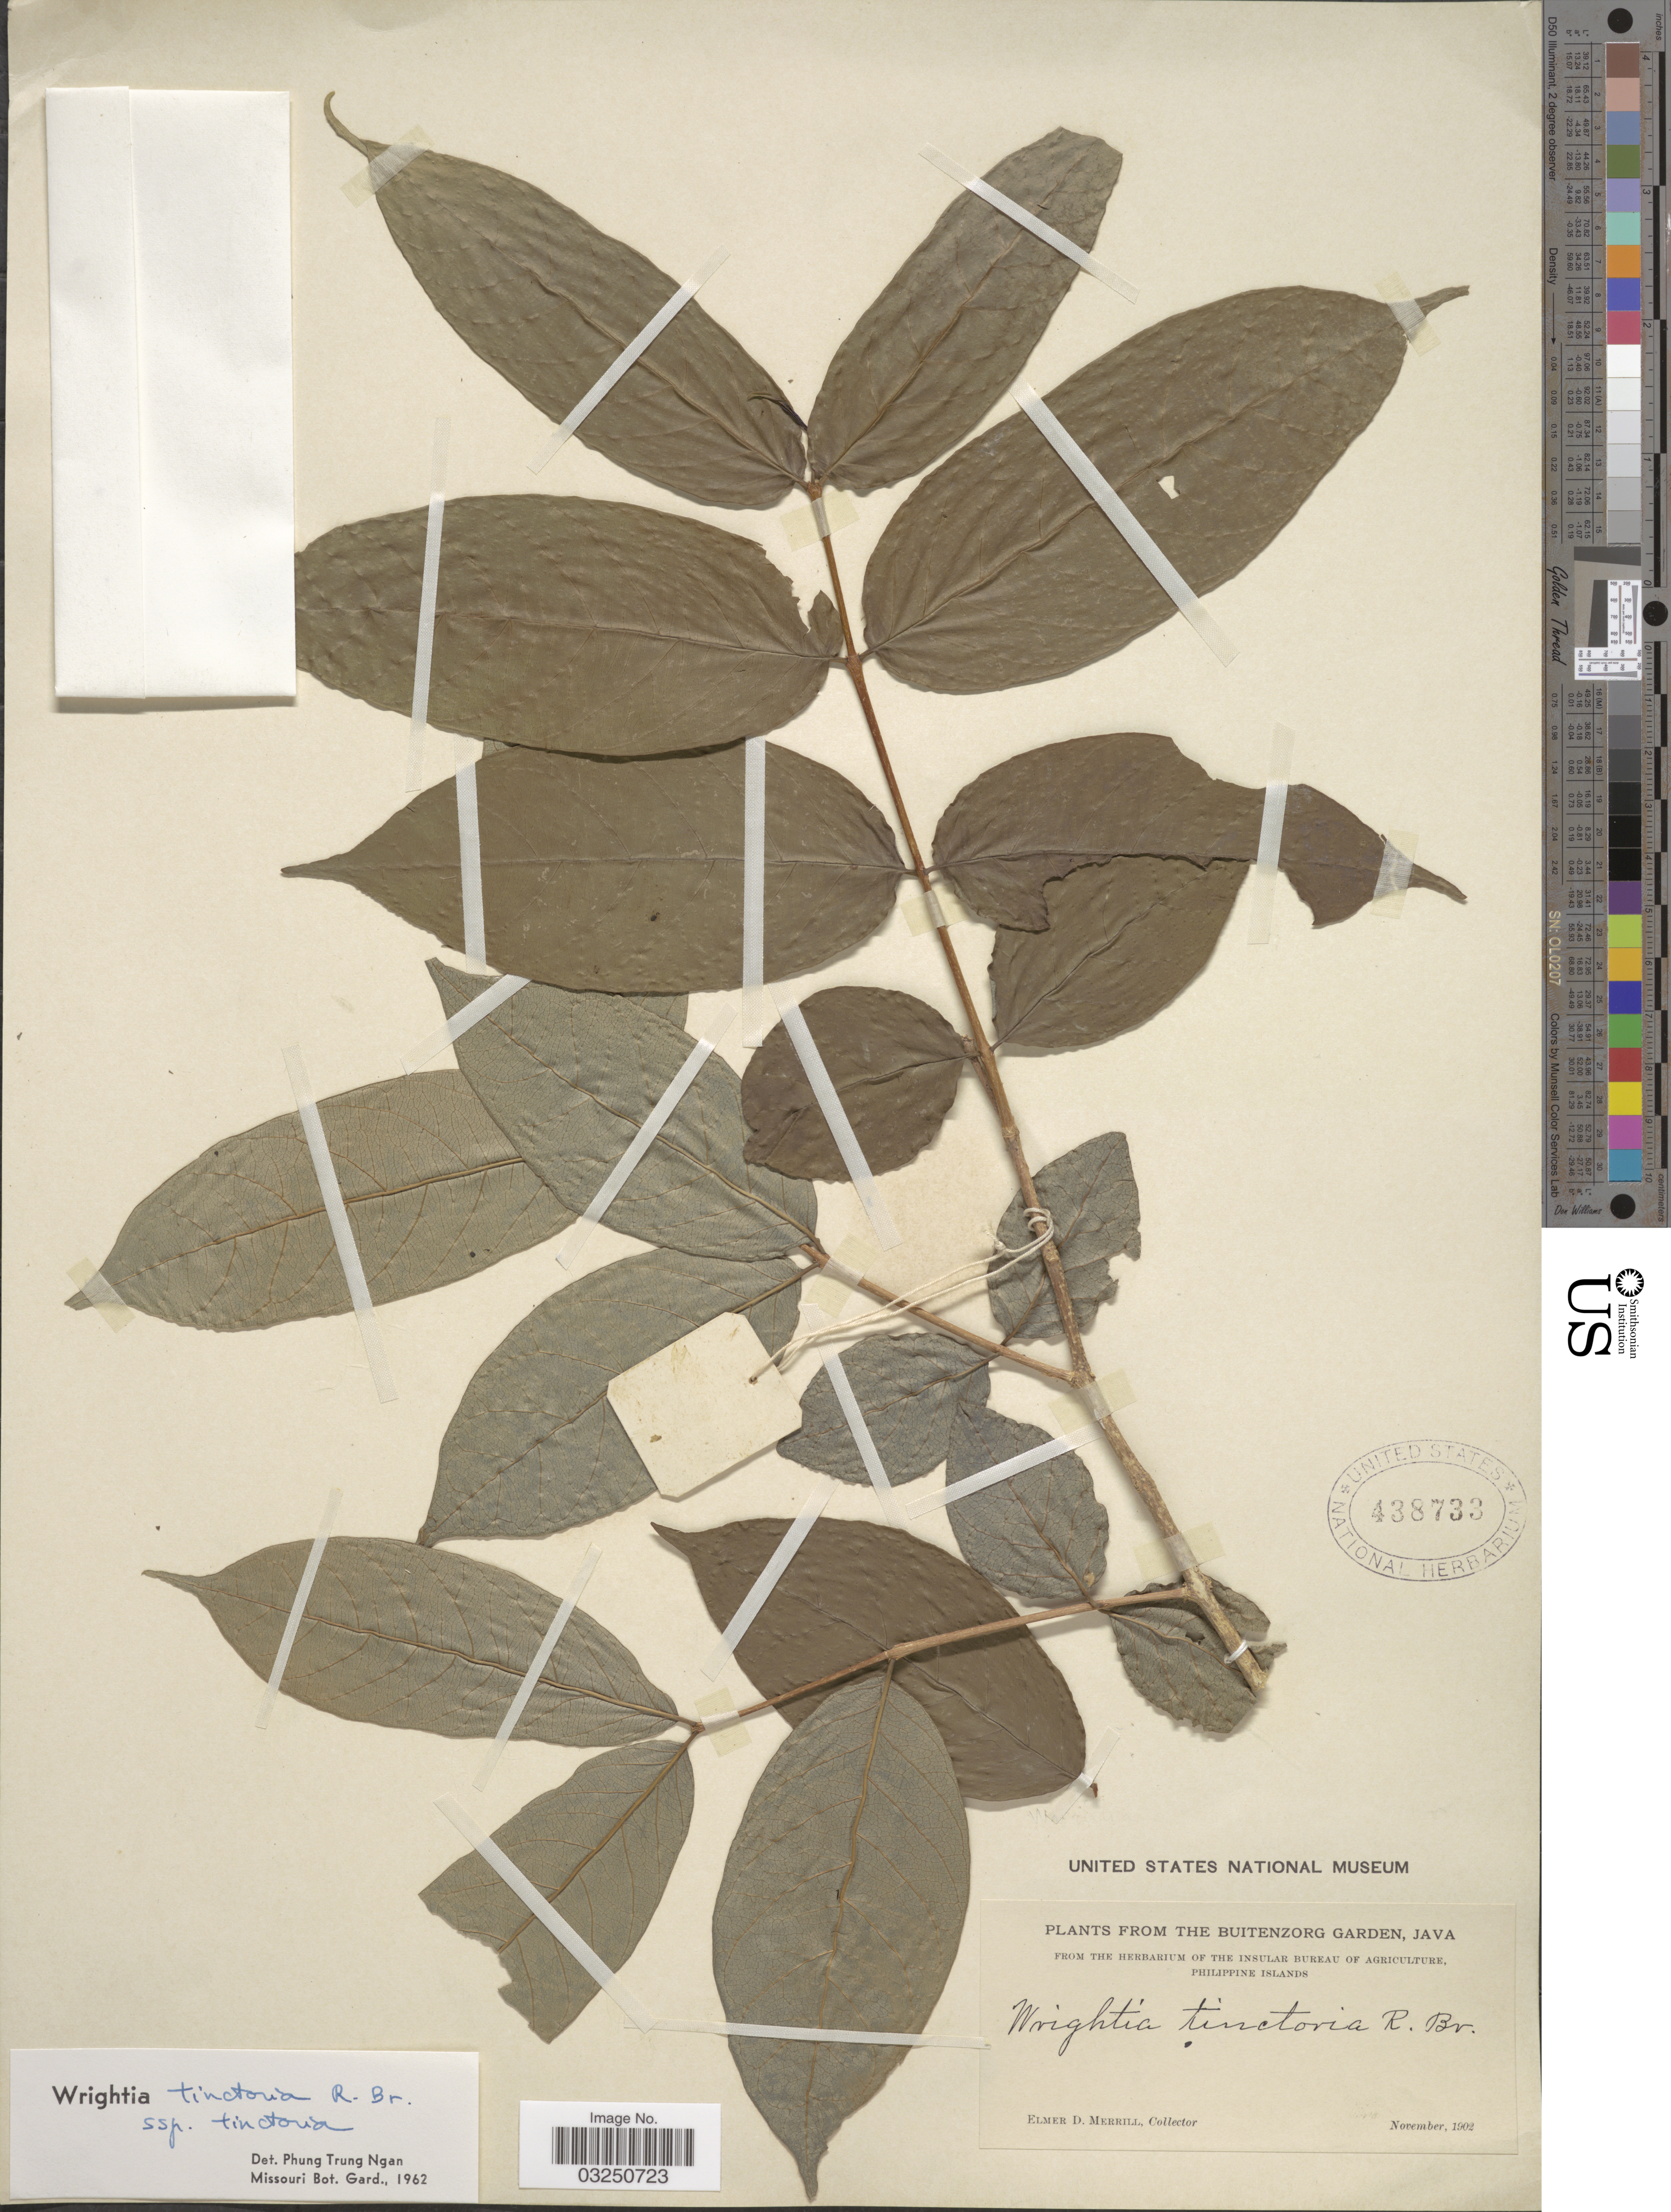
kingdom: Plantae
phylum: Tracheophyta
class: Magnoliopsida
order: Gentianales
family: Apocynaceae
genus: Wrightia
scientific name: Wrightia tinctoria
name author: R. Br.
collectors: E. D. Merrill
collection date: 1902-11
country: Indonesia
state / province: Java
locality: The Buitenzorg Garden.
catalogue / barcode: US 438733